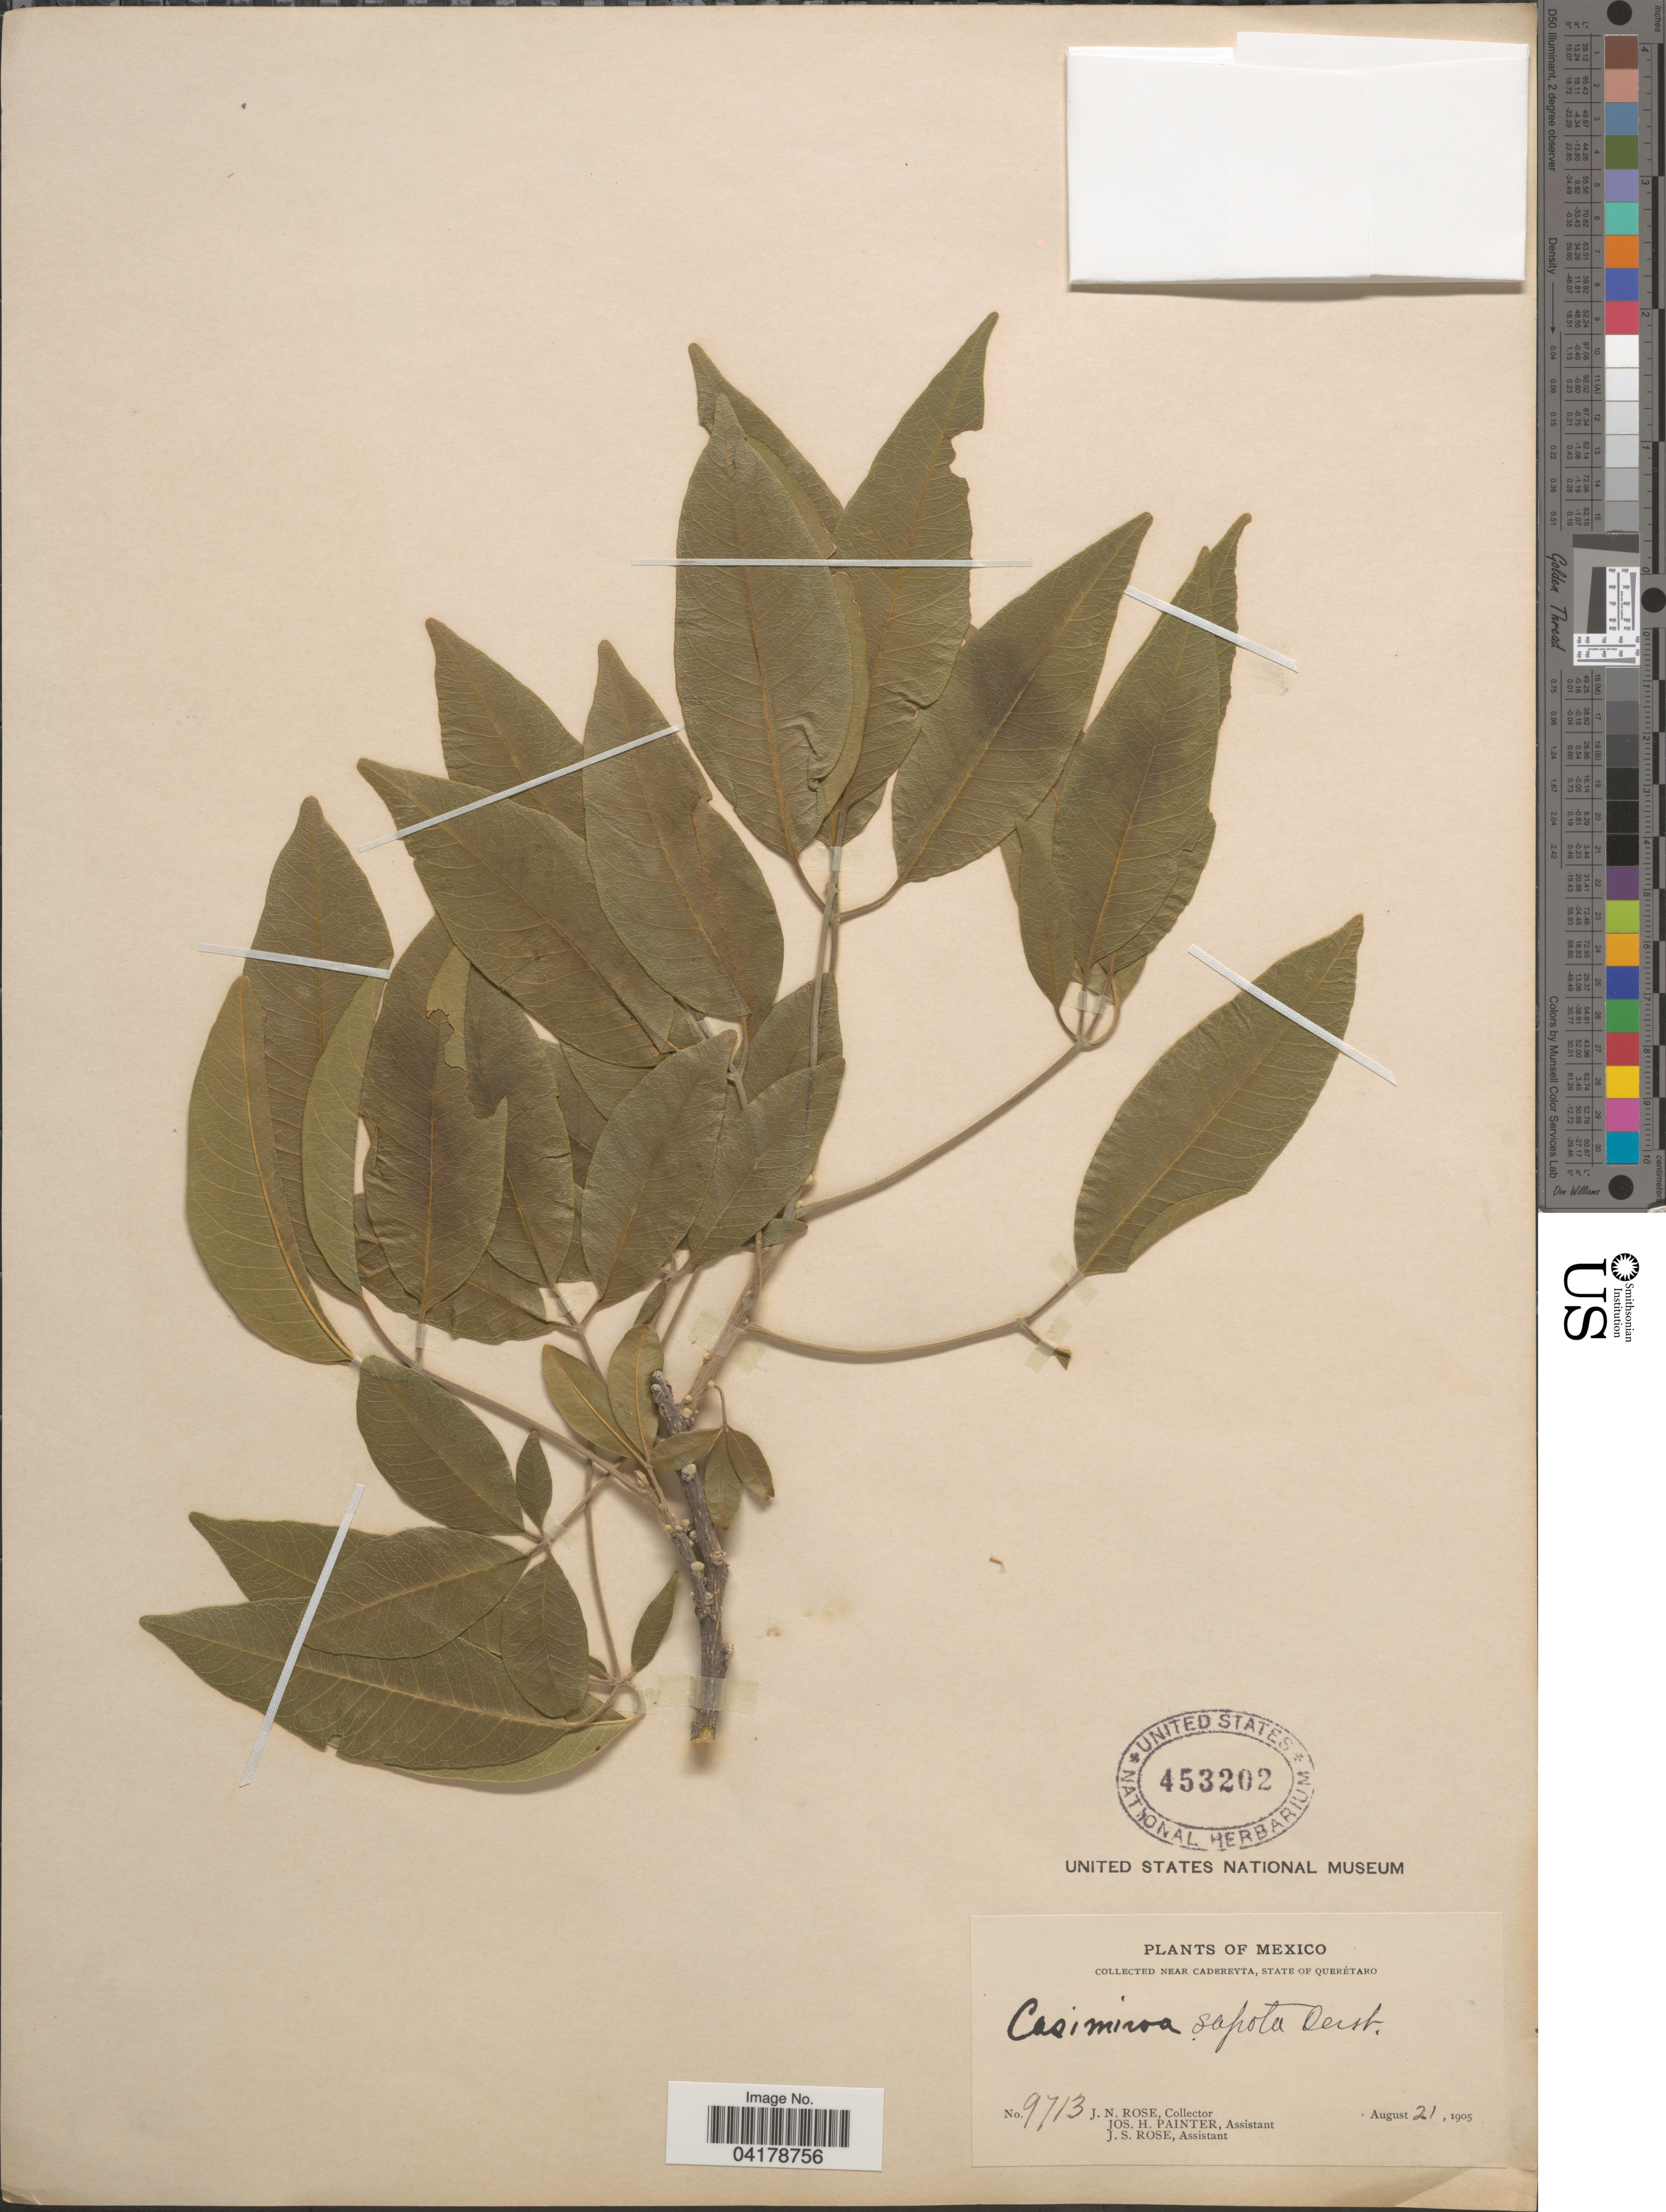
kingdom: Plantae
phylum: Tracheophyta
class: Magnoliopsida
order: Sapindales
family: Rutaceae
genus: Casimiroa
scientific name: Casimiroa sapota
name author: Oerst.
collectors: J. N. Rose, J. H. Painter & J. S. Rose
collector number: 9713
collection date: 1905-08-21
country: Mexico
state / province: Querétaro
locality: Near Cardereyta.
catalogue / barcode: US 453202